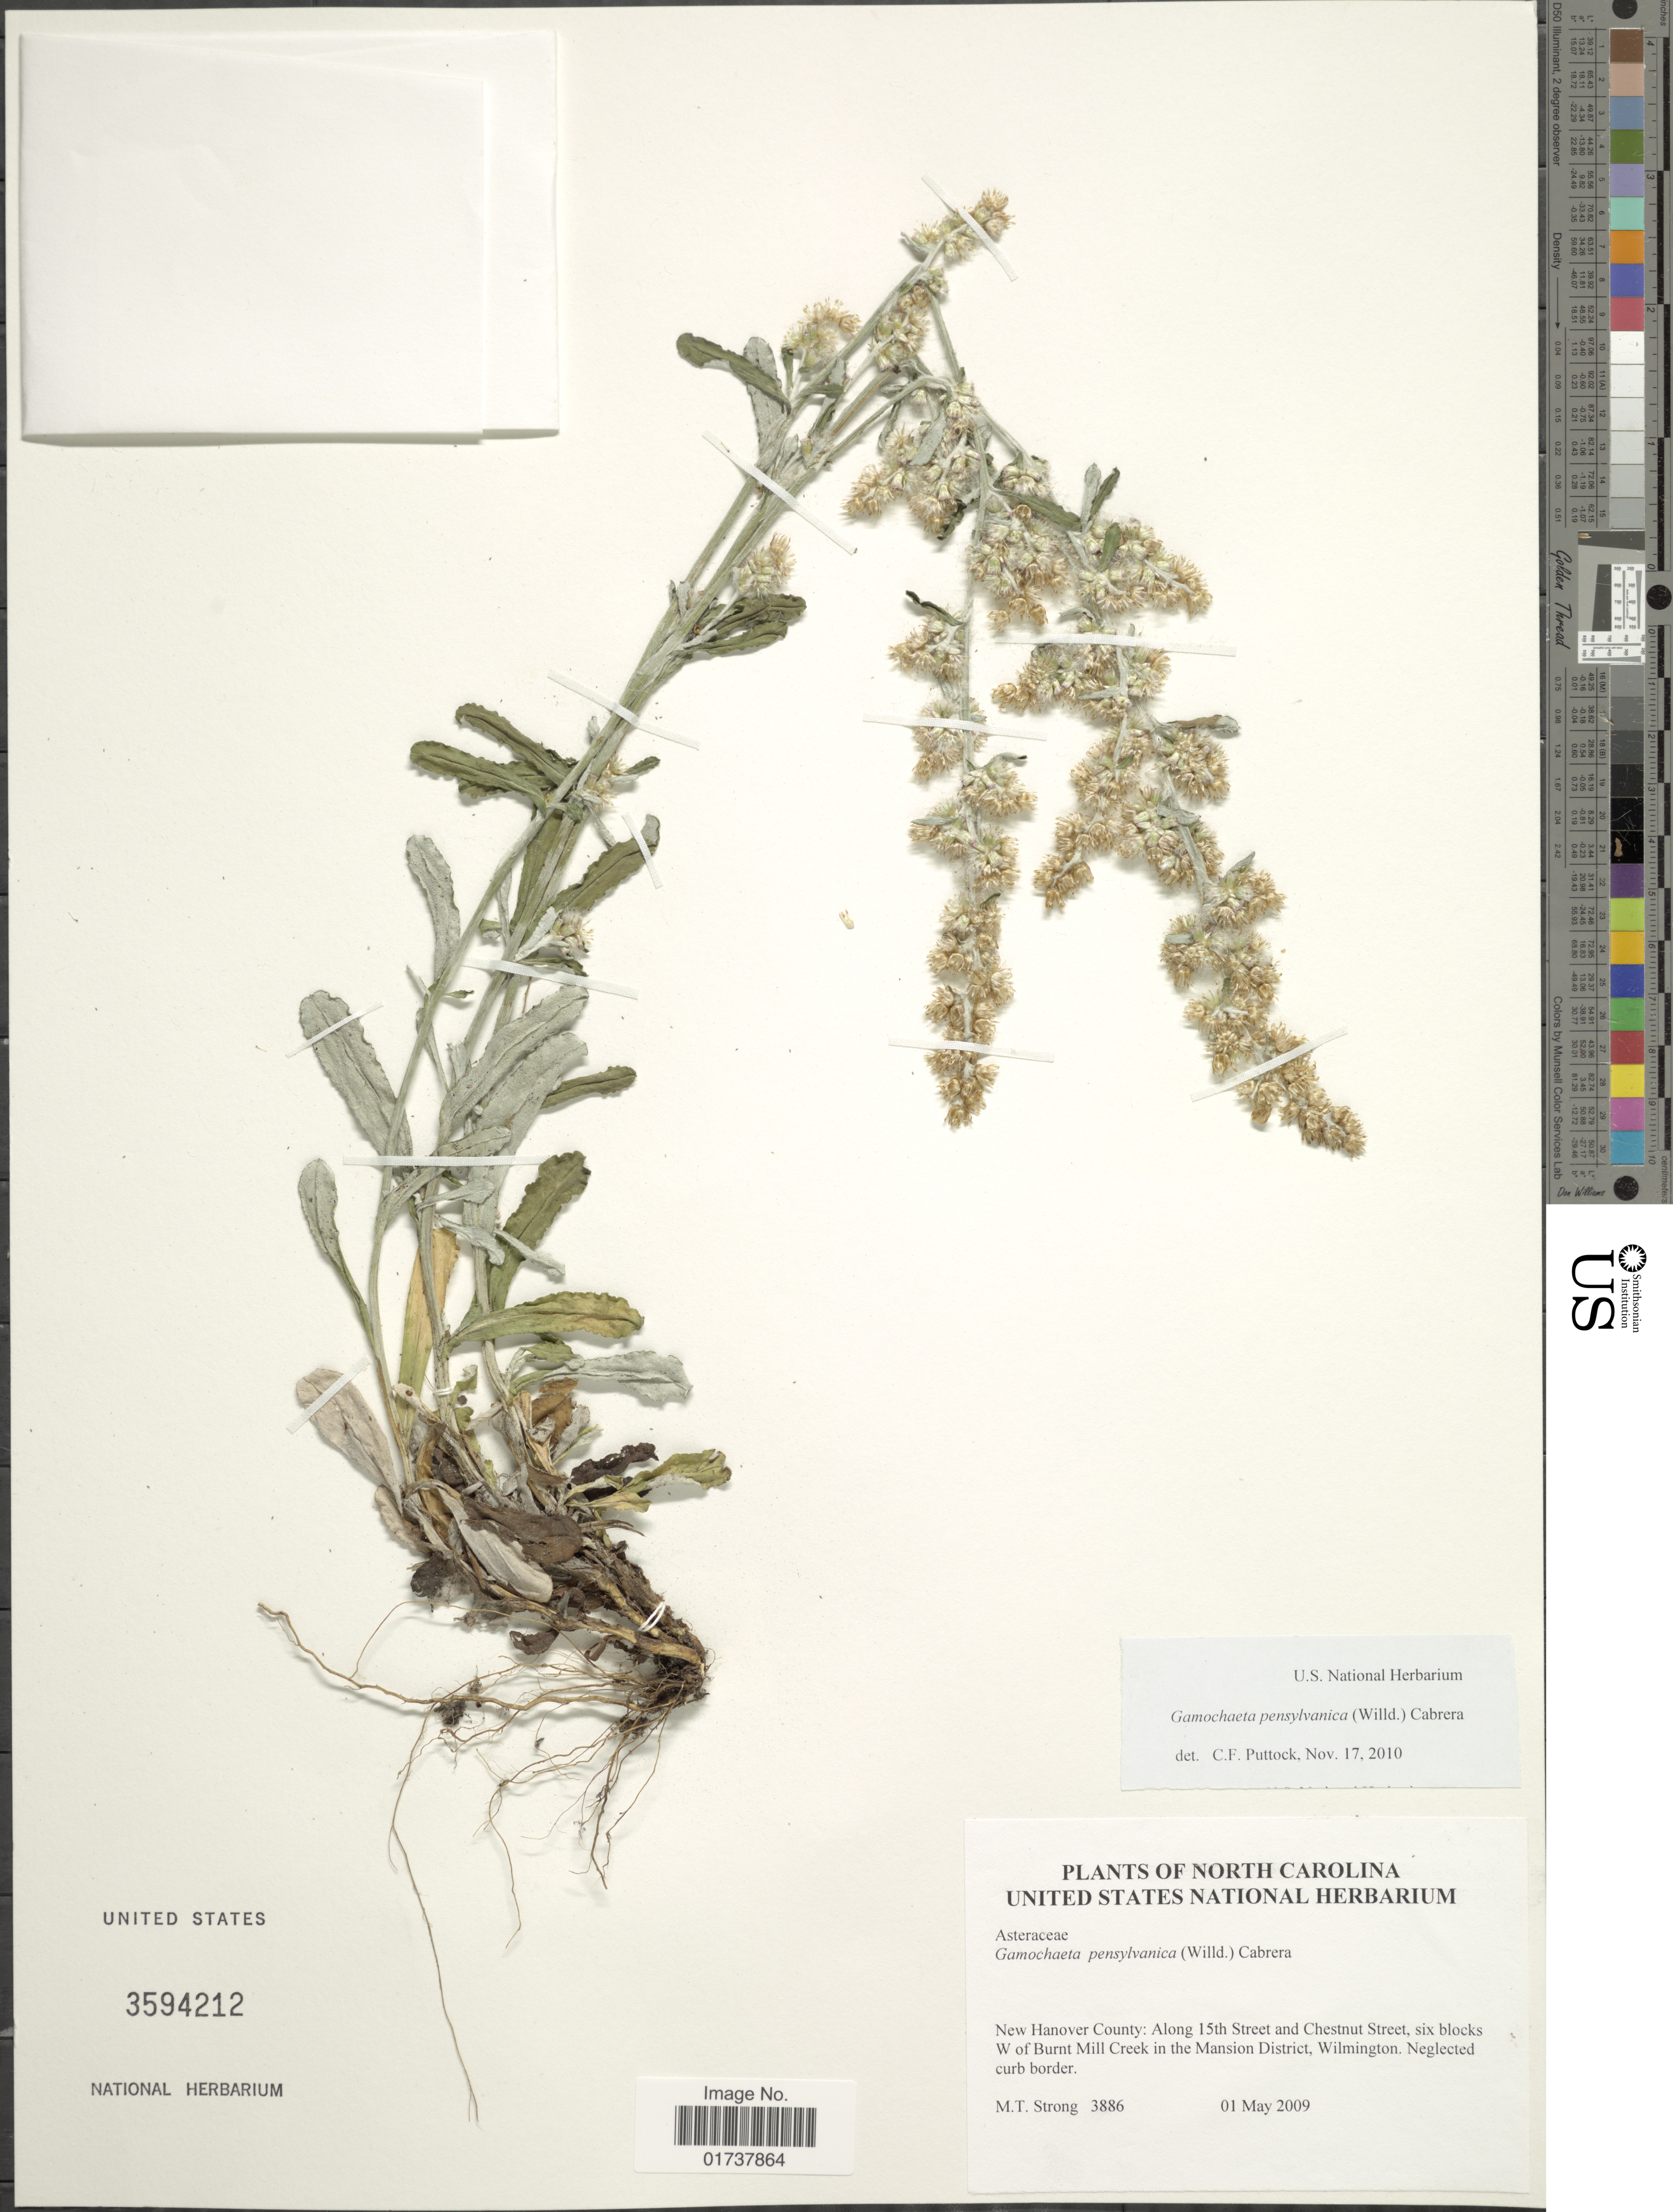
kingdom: Plantae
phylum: Tracheophyta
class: Magnoliopsida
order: Asterales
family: Asteraceae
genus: Gamochaeta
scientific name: Gamochaeta pensylvanica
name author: (Willd.) Cabrera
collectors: M. T. Strong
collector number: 3886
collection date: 2009-05-01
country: United States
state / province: North Carolina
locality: New Hanover County: Along 15th street and Chestnut Street, six blocks W of Burnt Mill Creek in the Mansion District, Wilmington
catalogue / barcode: US 3594212